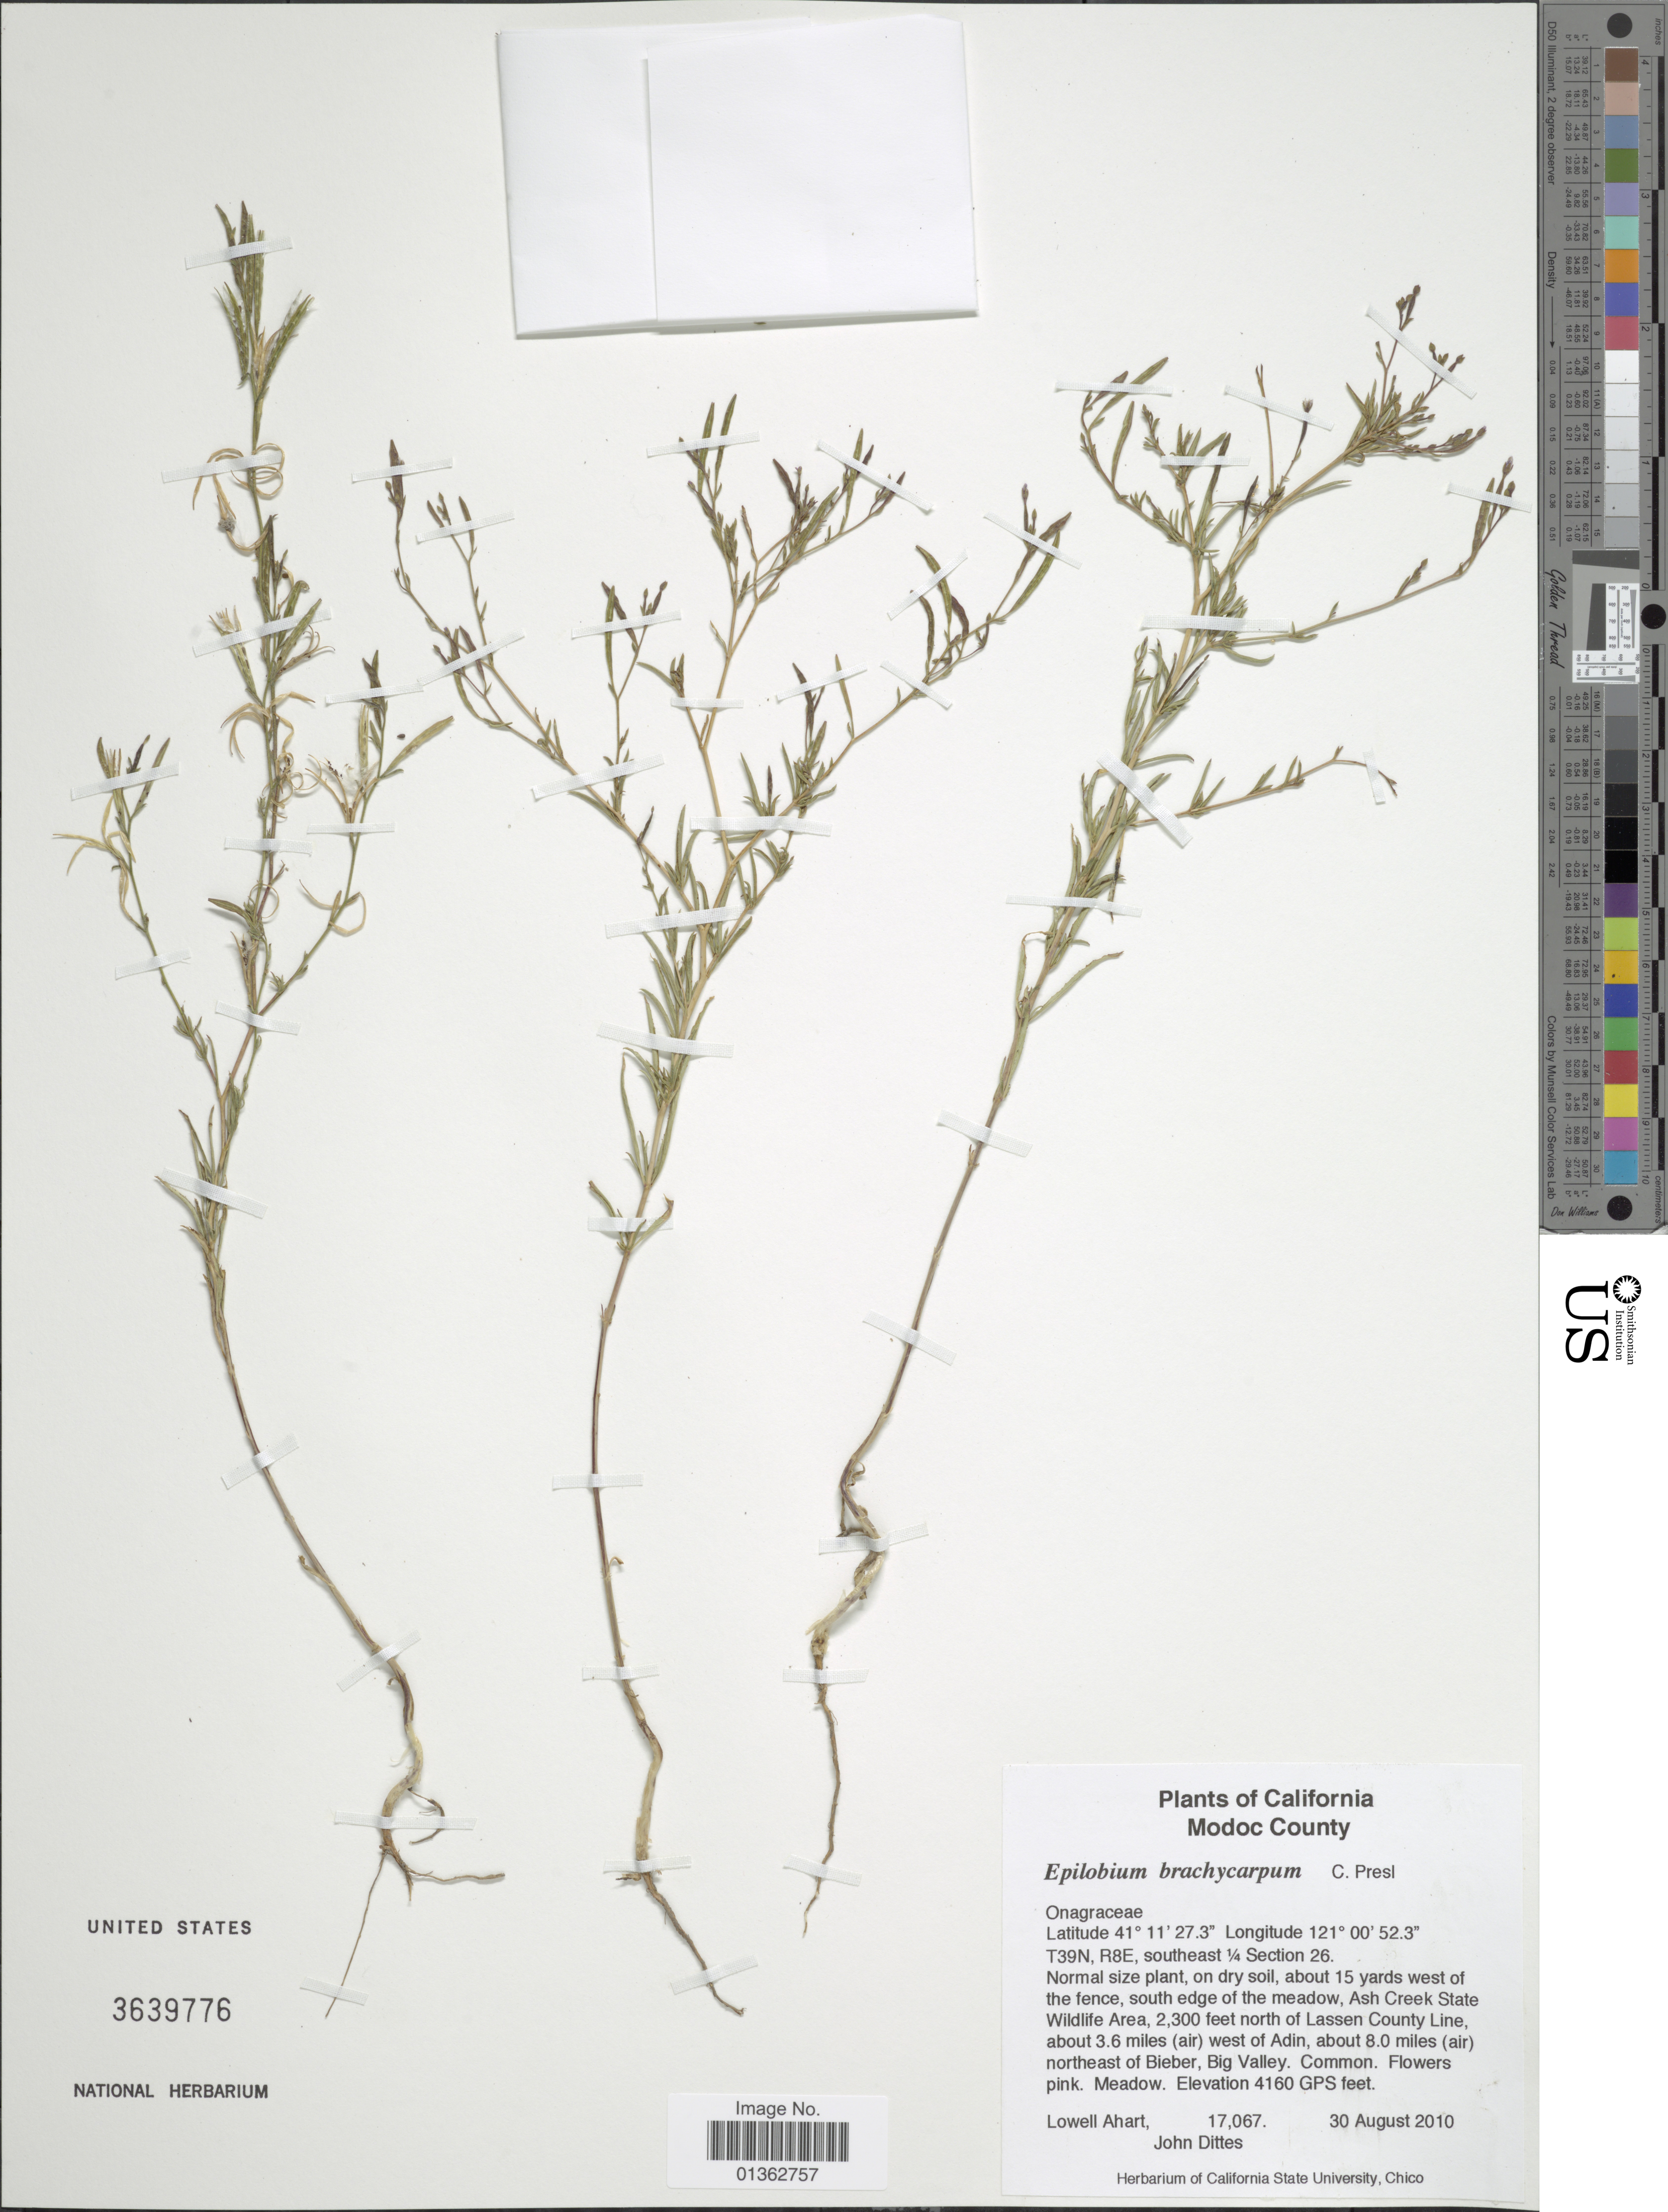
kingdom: Plantae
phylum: Tracheophyta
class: Magnoliopsida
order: Myrtales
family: Onagraceae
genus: Epilobium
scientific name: Epilobium brachycarpum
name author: C. Presl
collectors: L. Ahart & J. Dittes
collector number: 17067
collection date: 2010-08-30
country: United States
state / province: California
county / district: Modoc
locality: Modoc County. Ash Creek State Wildlife Area, 2,300 feet north of Lassen County Line, about 3.6 miles (air) west of Adin, about 8.0 miles (air) northeast of Bieber, Big Valley.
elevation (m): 1268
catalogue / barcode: US 3639776